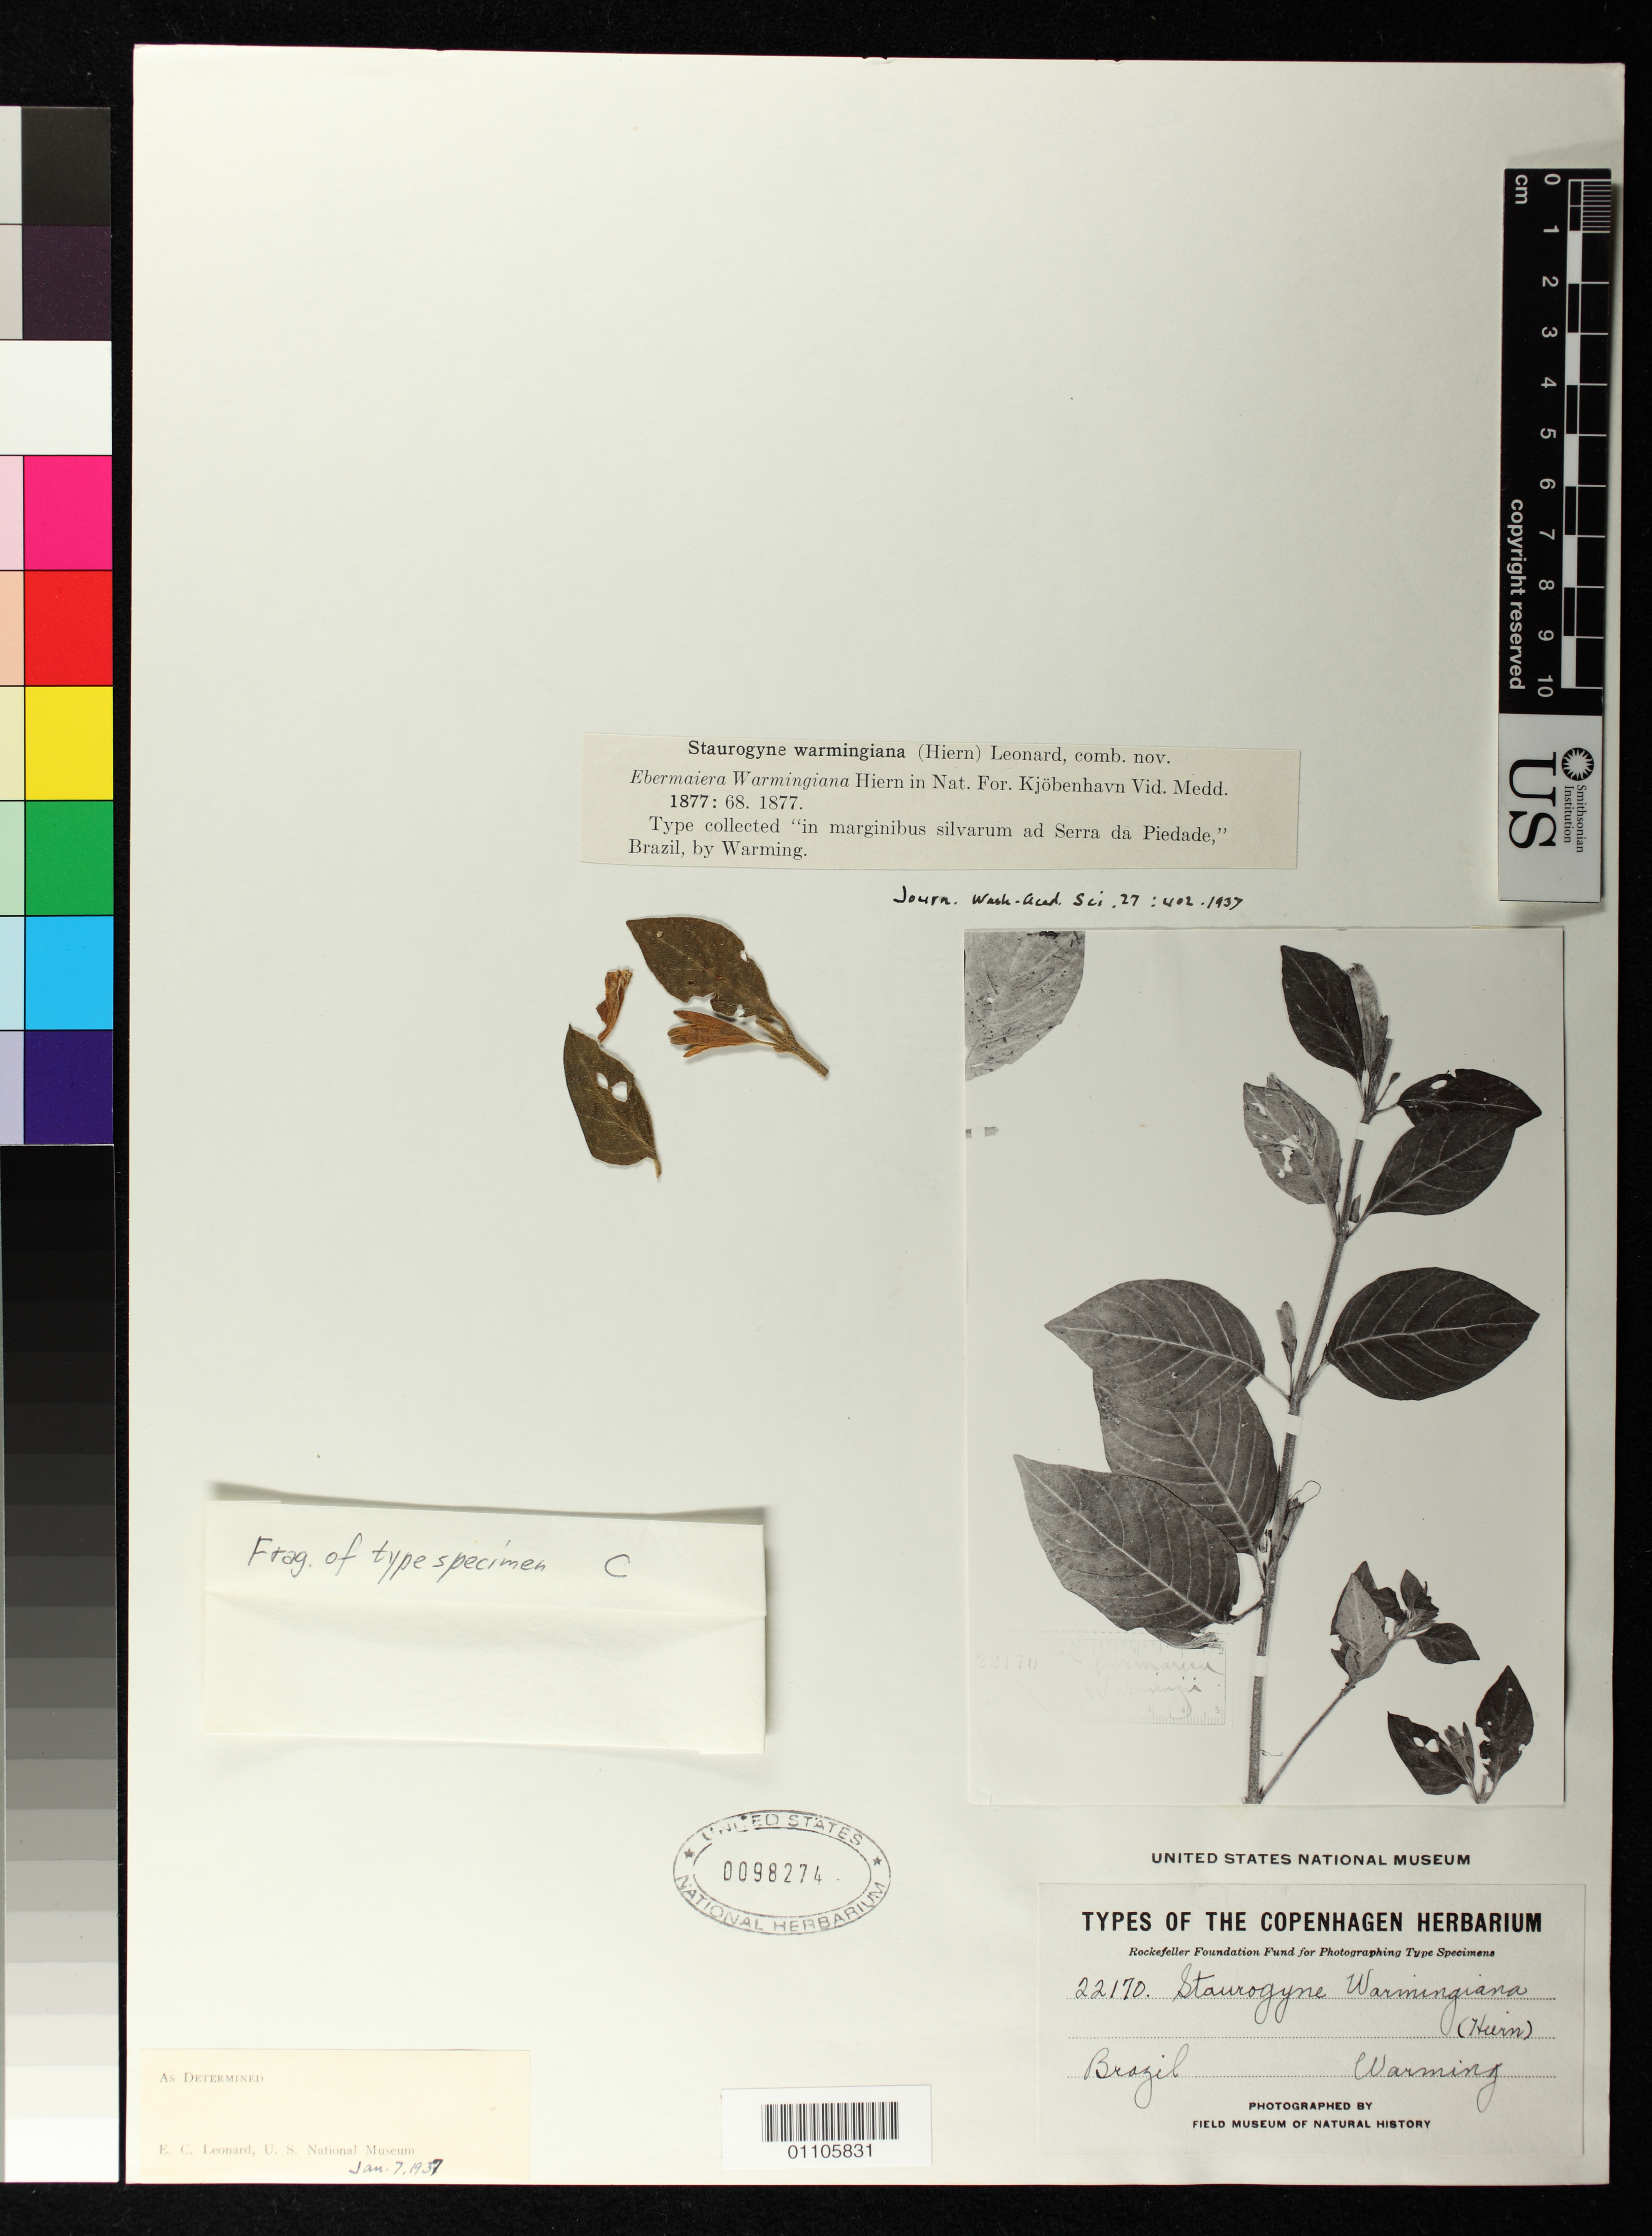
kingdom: Plantae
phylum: Tracheophyta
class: Magnoliopsida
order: Lamiales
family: Acanthaceae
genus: Ebermaiera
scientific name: Ebermaiera warmingiana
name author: Hiern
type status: Type Collection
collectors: E. Warming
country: Brazil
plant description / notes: Photograph and fragmentary material of type specimen ex herb. Copenhagen.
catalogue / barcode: US 98274